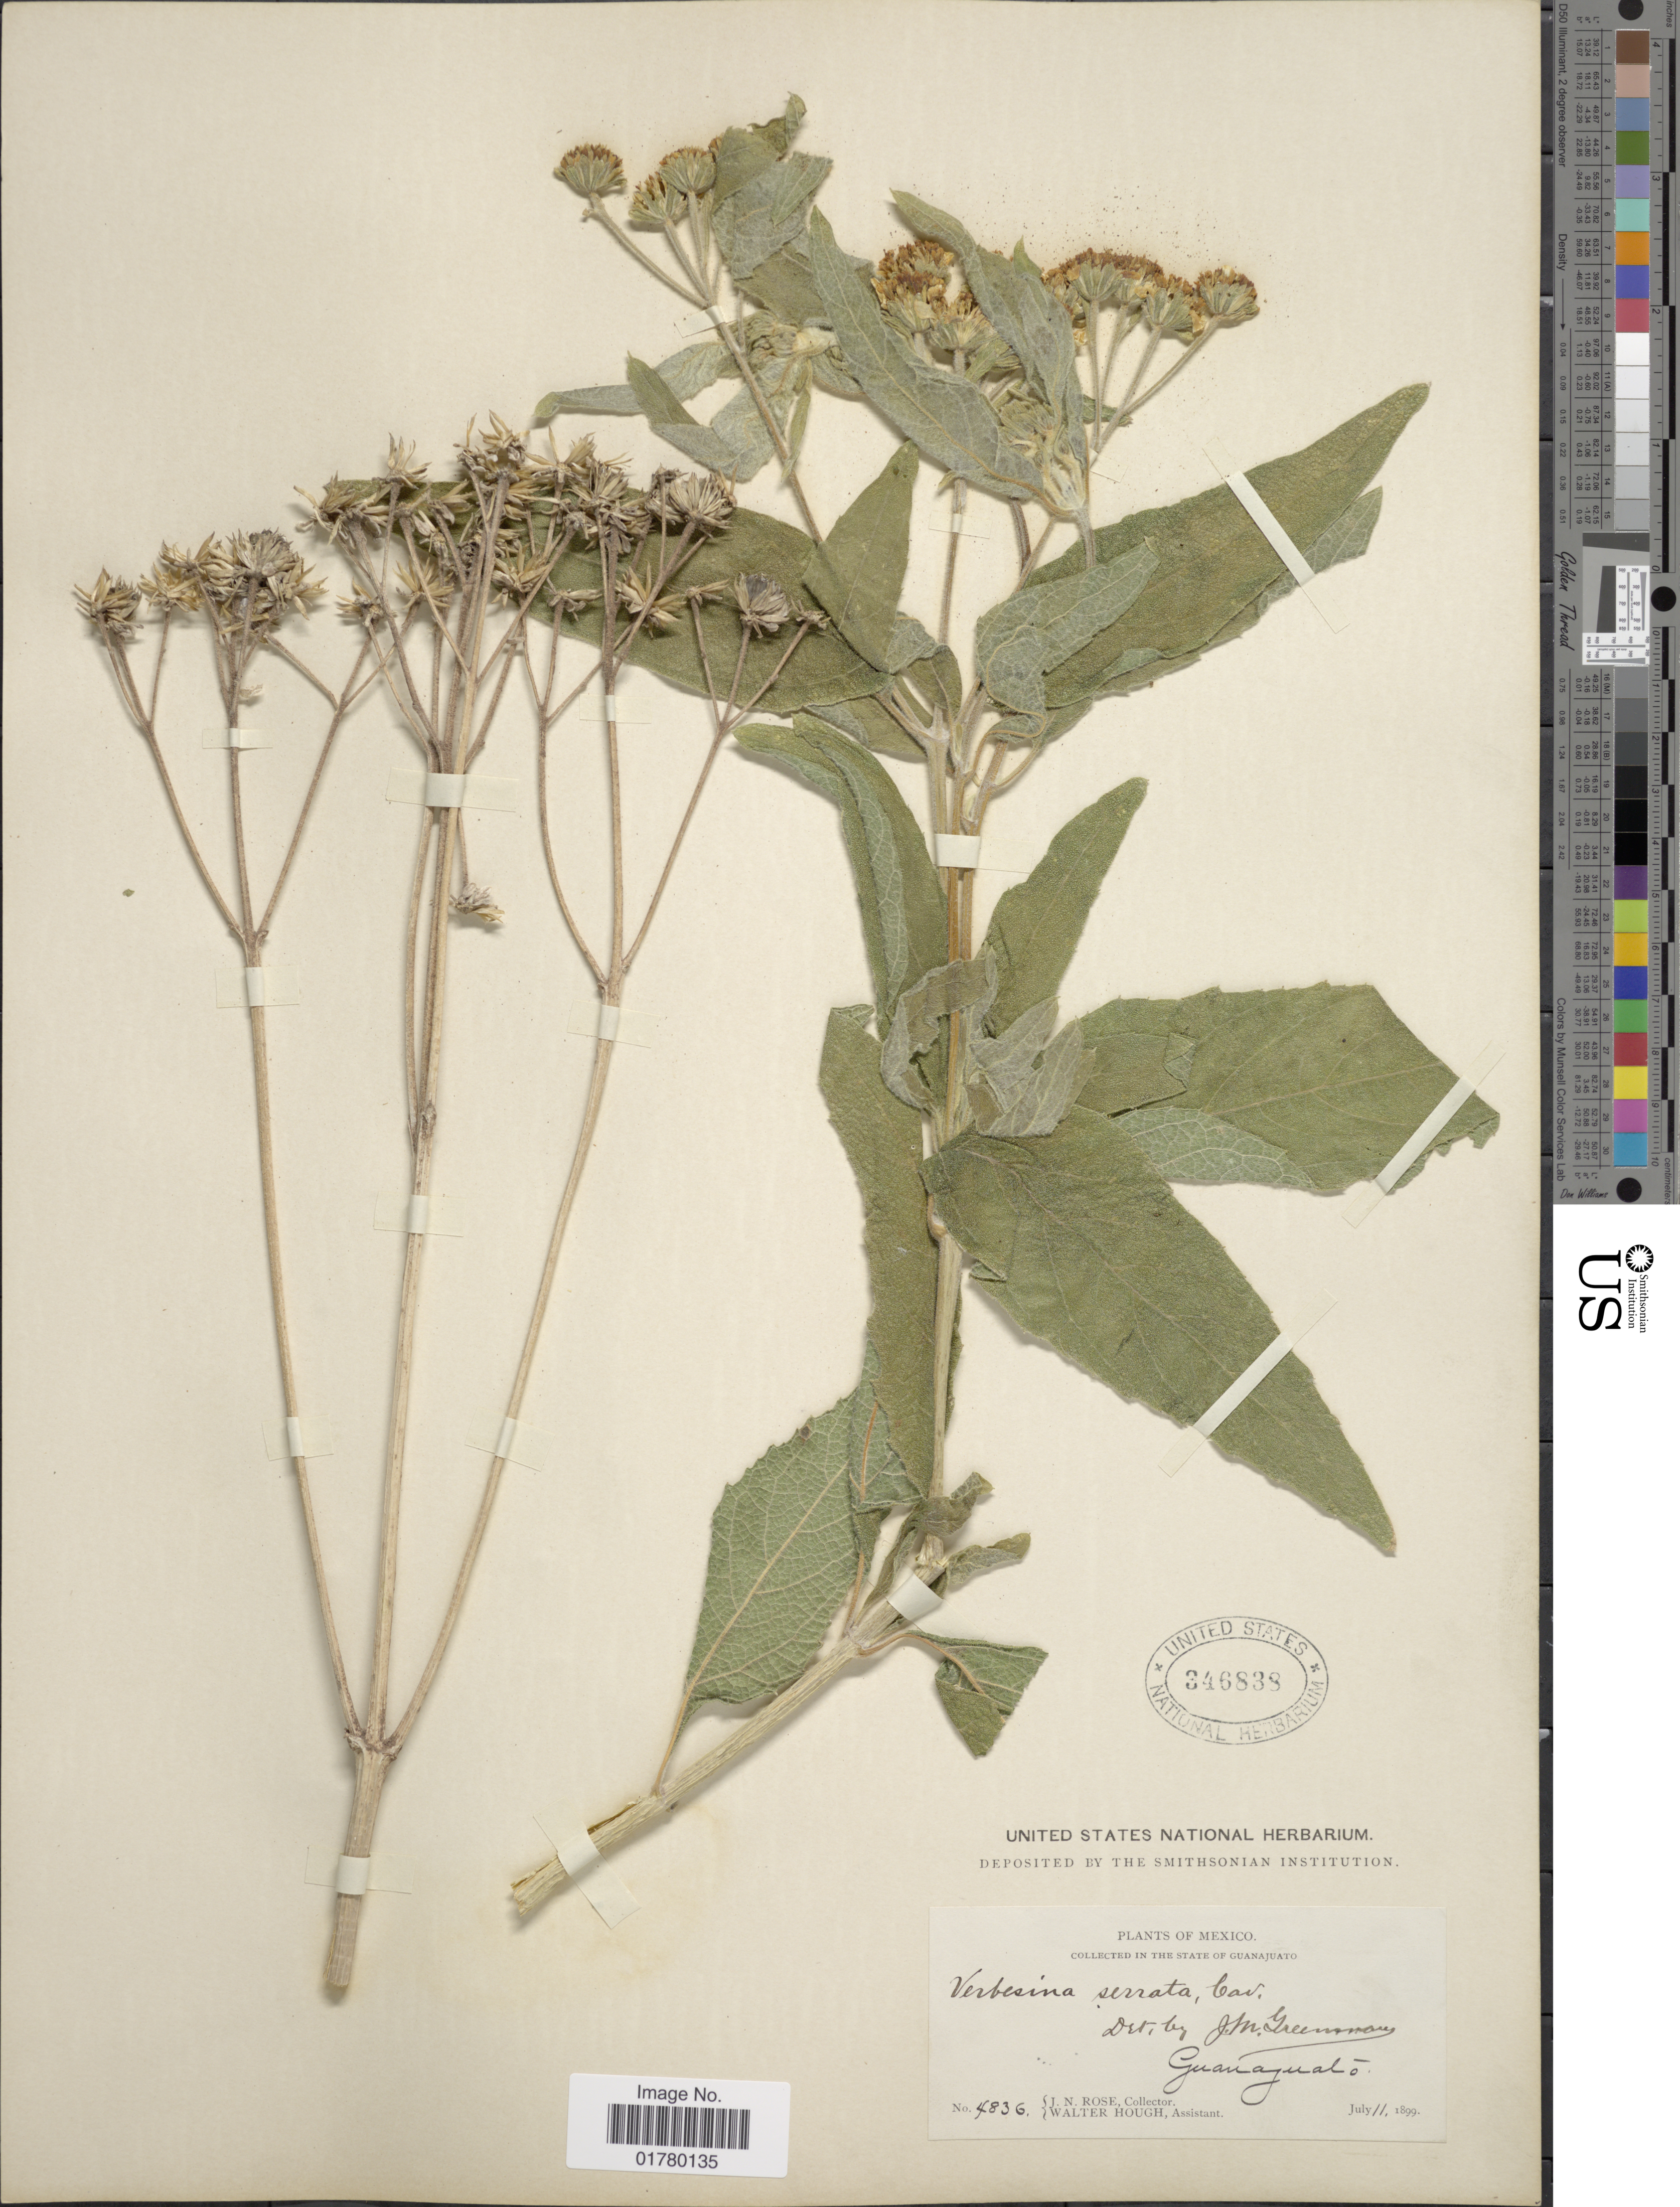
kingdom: Plantae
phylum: Tracheophyta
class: Magnoliopsida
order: Asterales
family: Asteraceae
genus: Verbesina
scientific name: Verbesina serrata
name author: Cav.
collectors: J. N. Rose & W. Hough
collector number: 4836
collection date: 1899-07-11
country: Mexico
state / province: Guanajuato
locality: Guanajuato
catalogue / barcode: US 346838